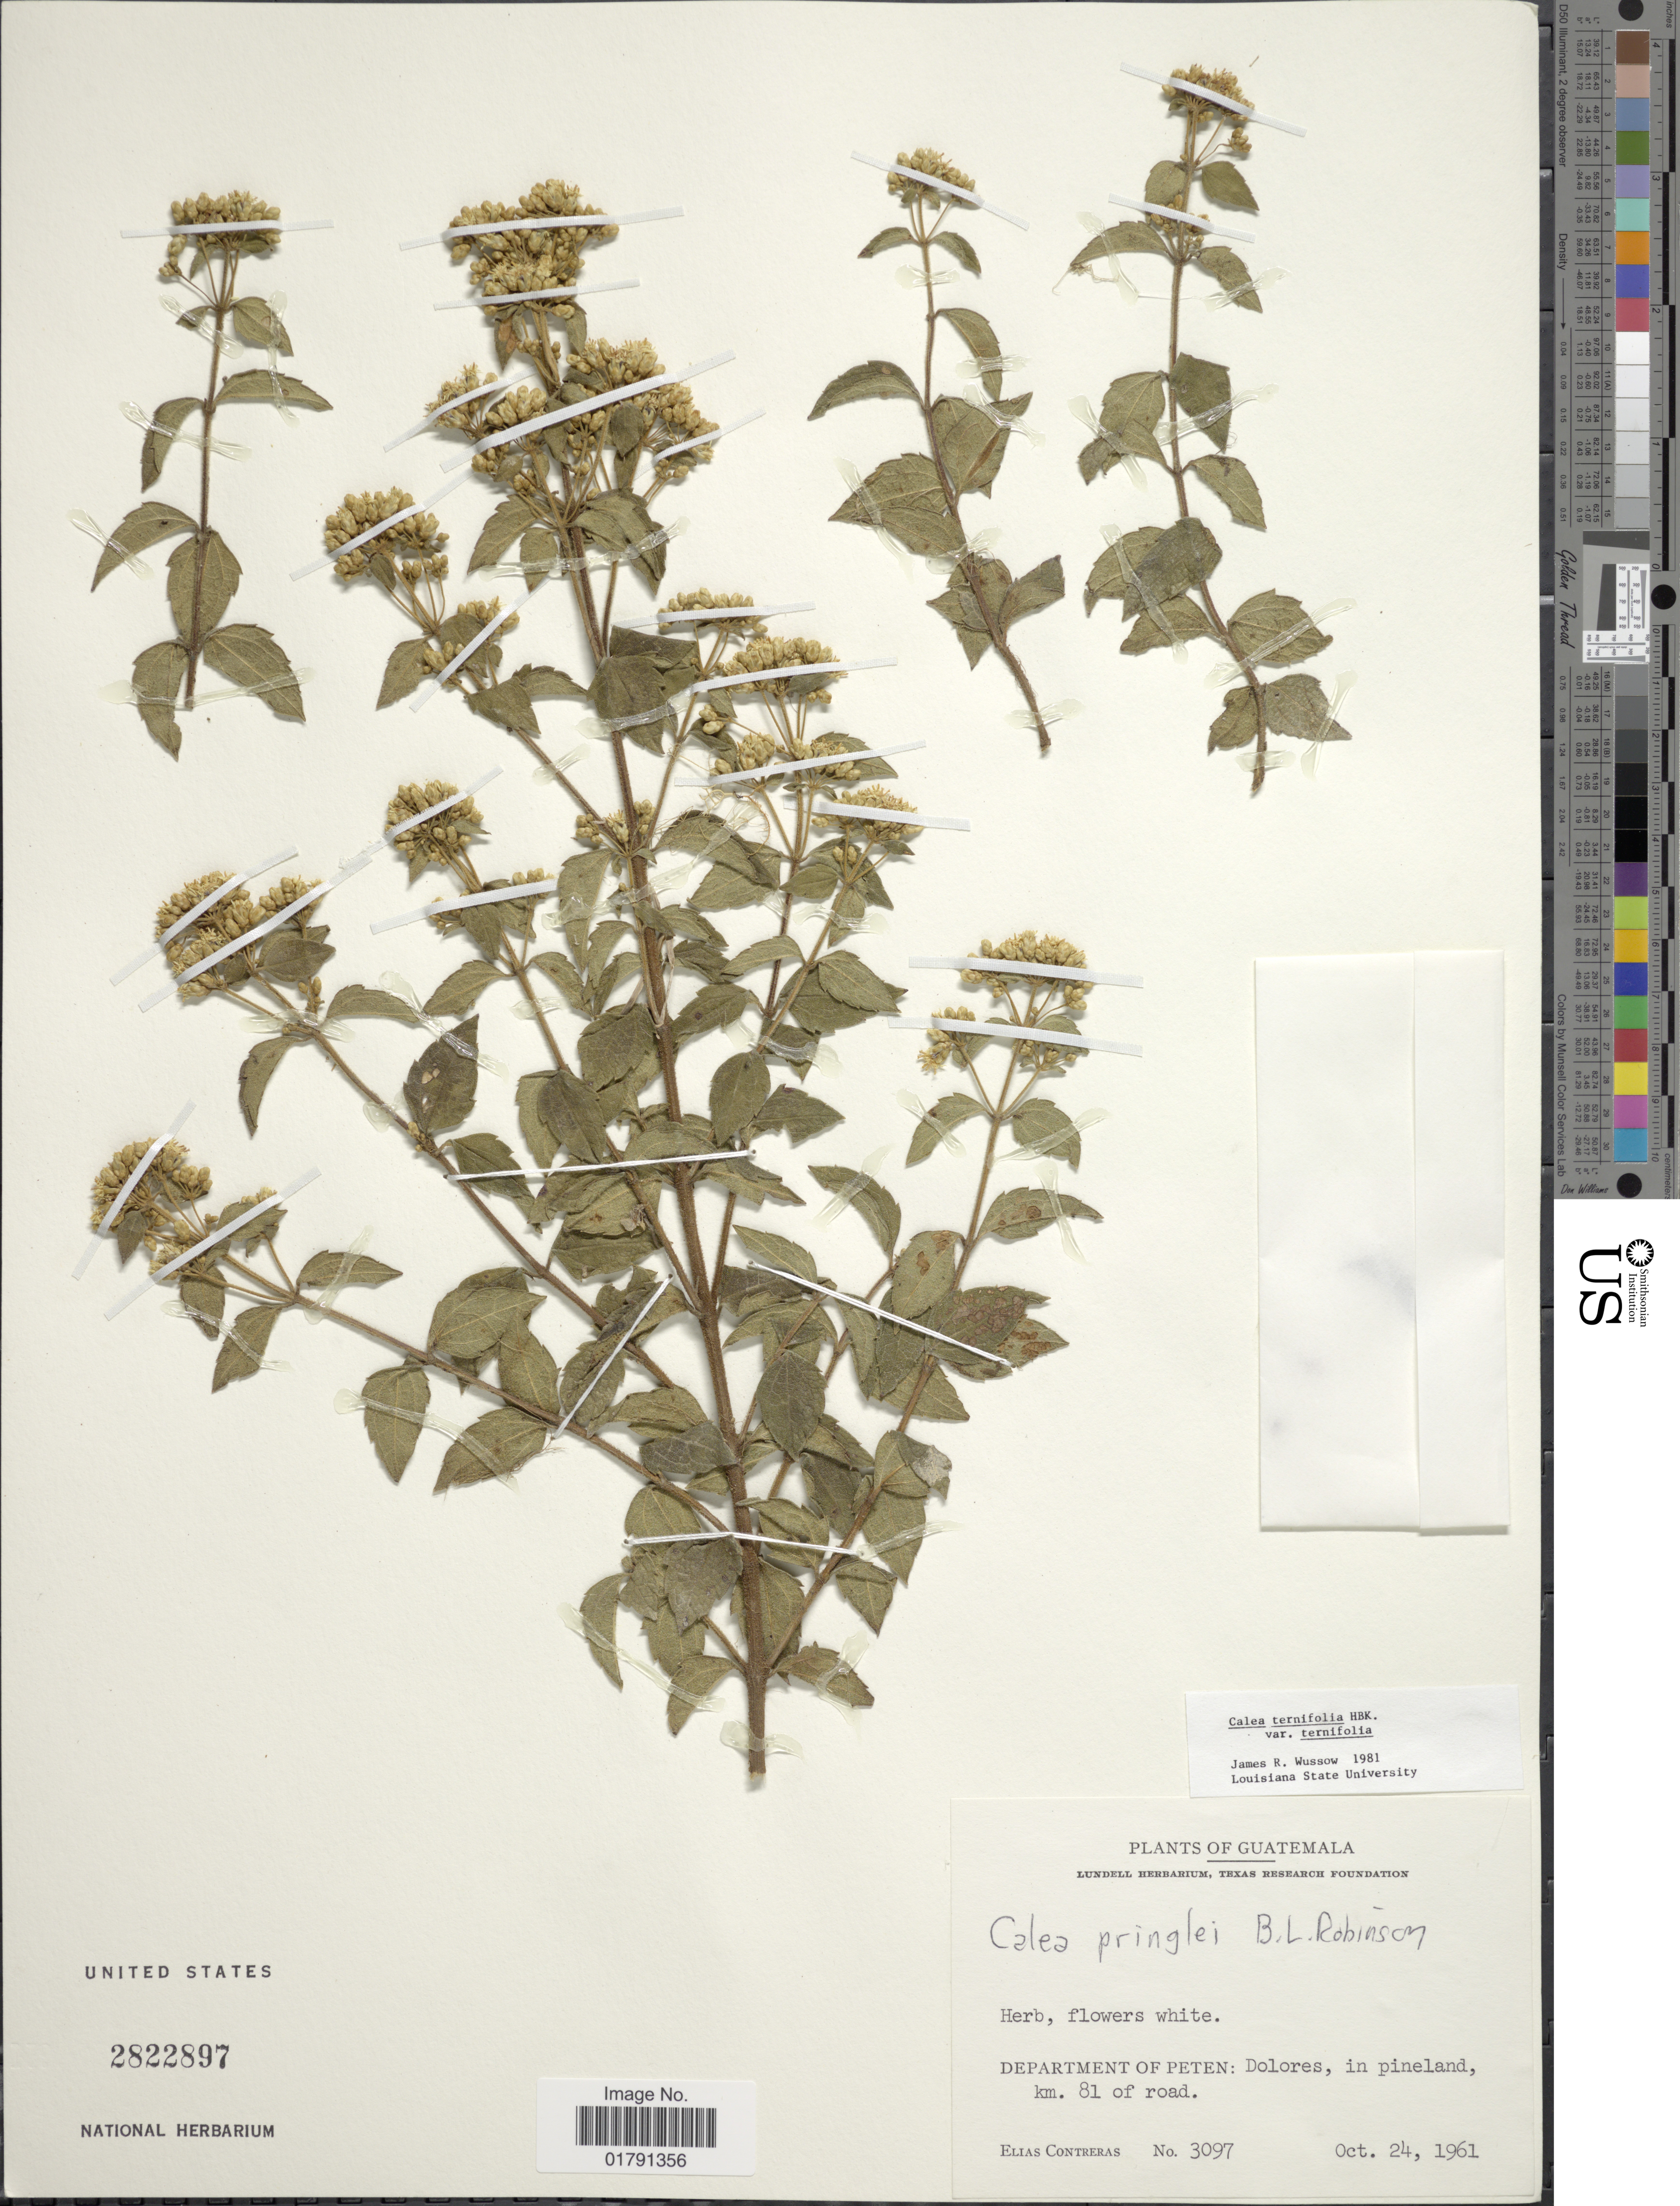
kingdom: Plantae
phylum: Tracheophyta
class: Magnoliopsida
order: Asterales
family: Asteraceae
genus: Calea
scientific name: Calea ternifolia var. ternifolia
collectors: E. Contreras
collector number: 3097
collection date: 1961-10-24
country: Guatemala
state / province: El Petén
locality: Dolores, km 81 of road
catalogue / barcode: US 2822897